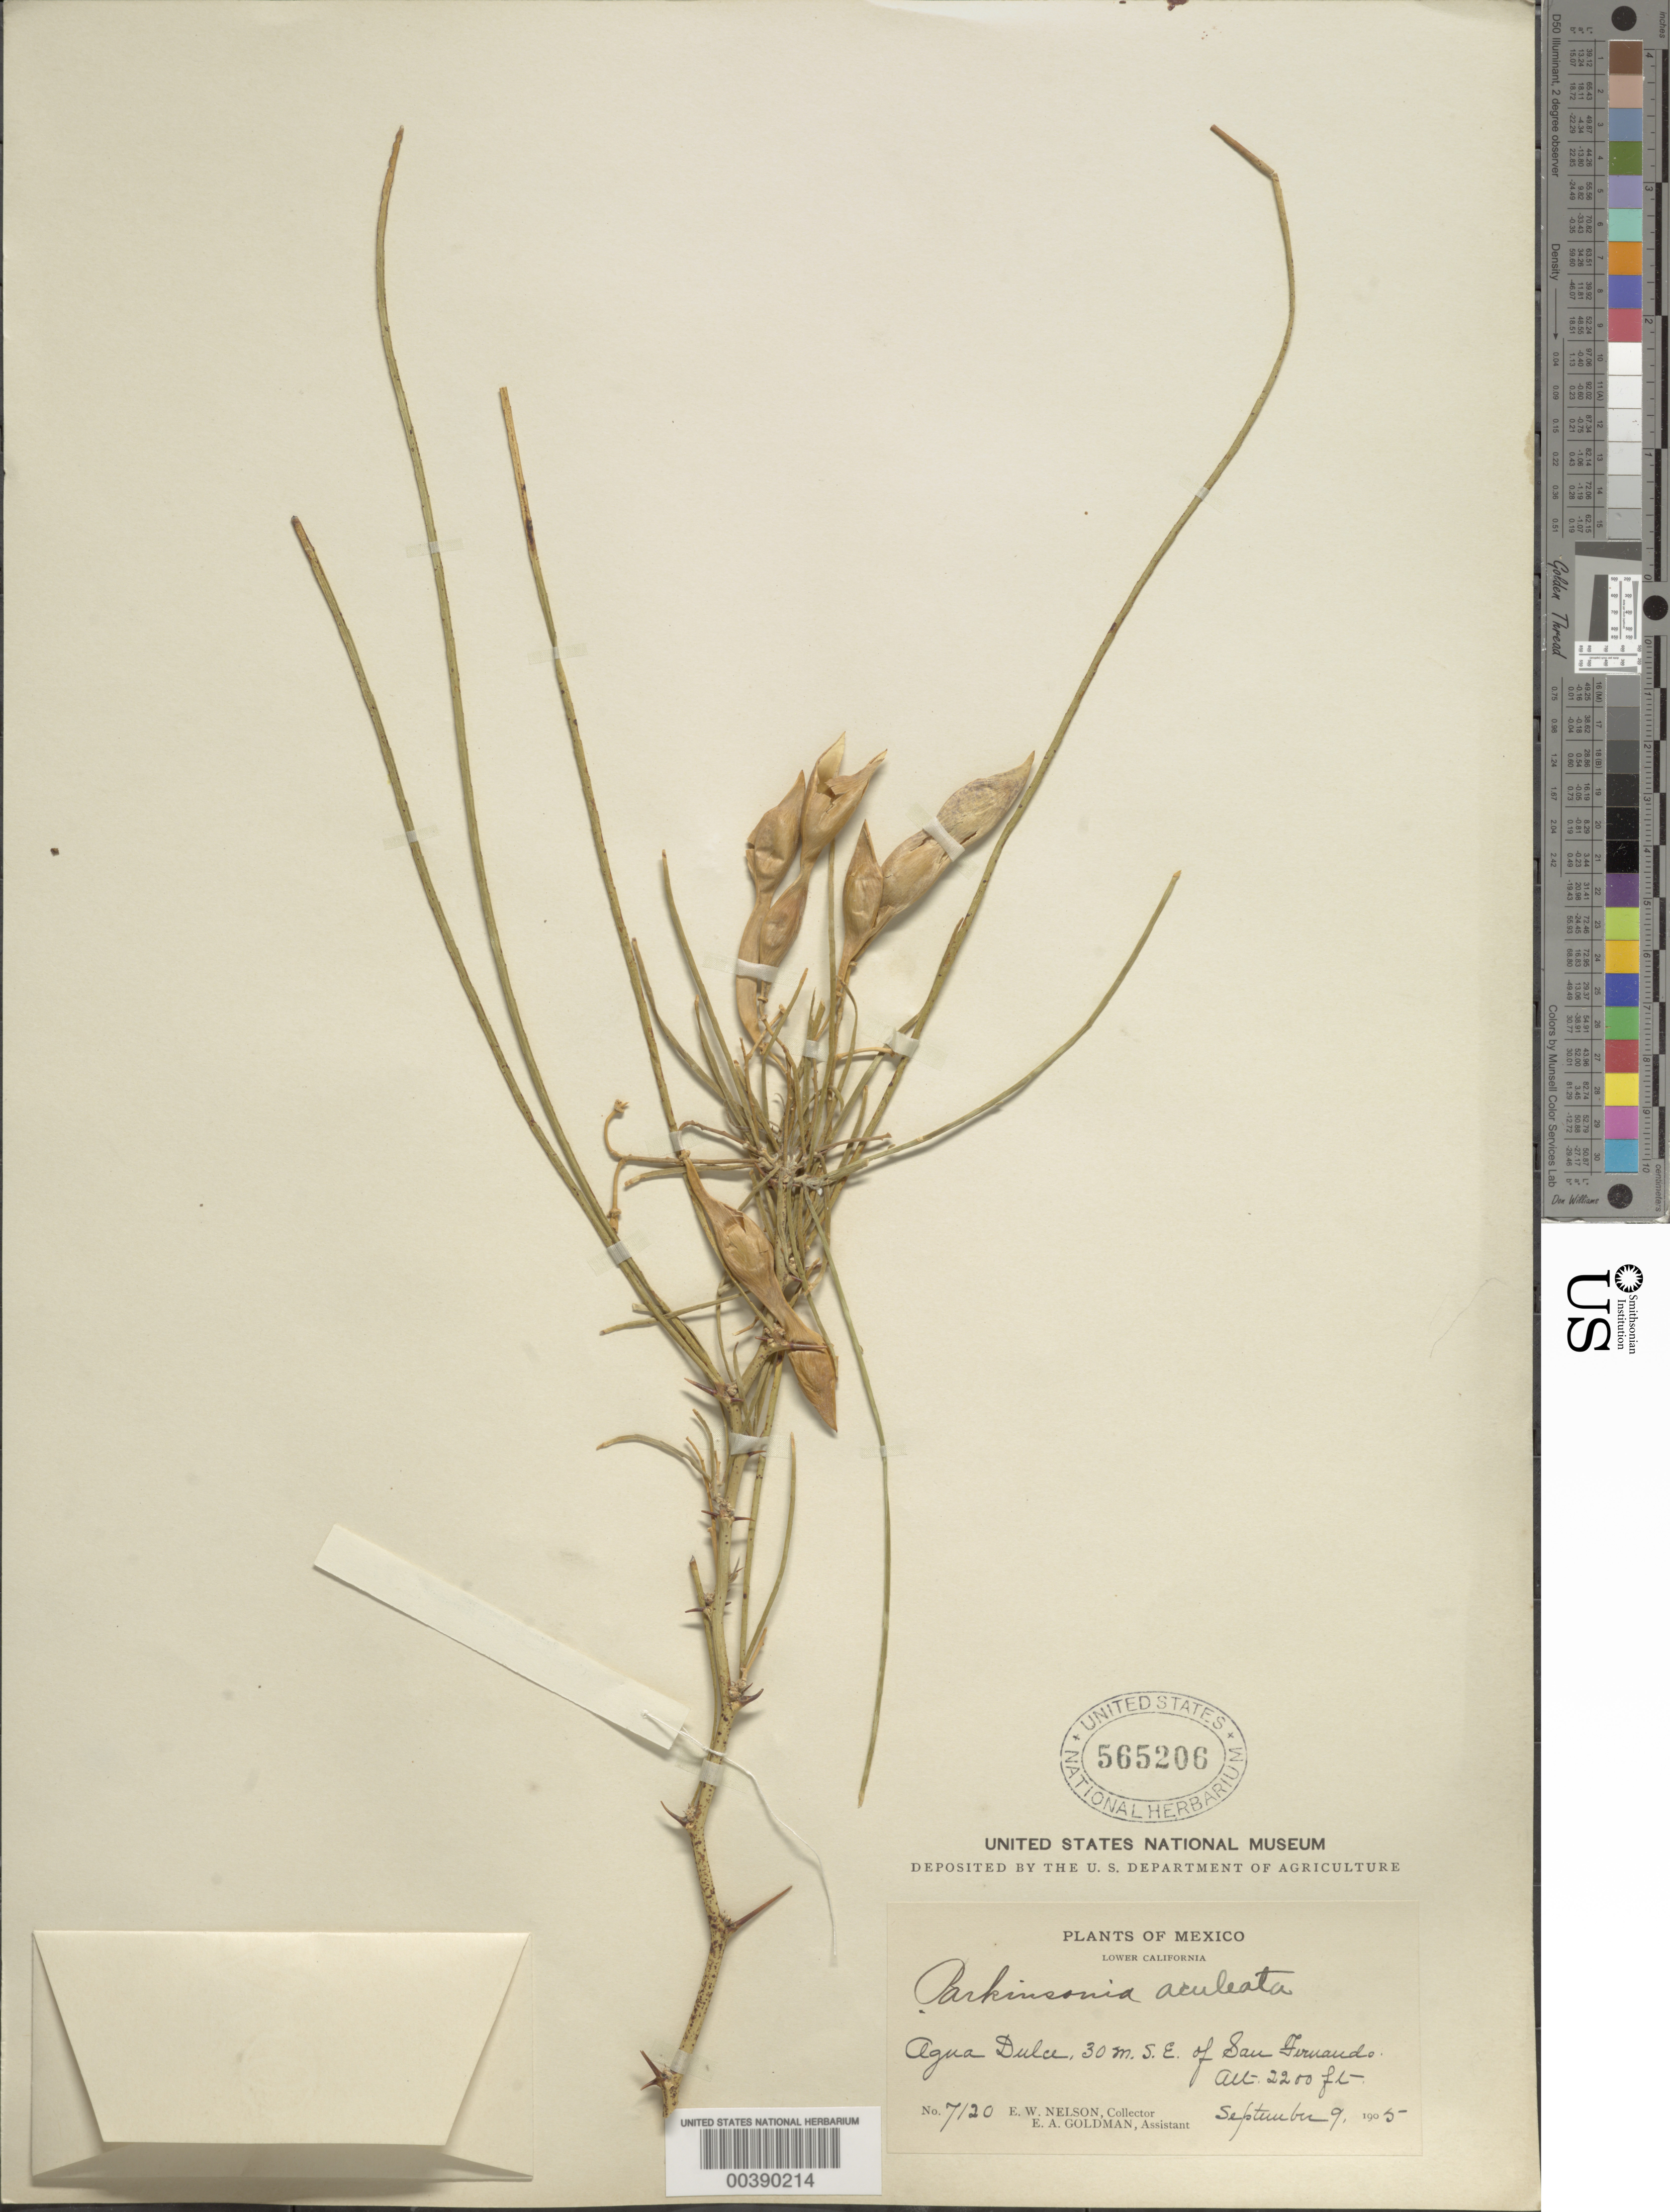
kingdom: Plantae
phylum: Tracheophyta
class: Magnoliopsida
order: Fabales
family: Fabaceae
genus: Parkinsonia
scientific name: Parkinsonia aculeata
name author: L.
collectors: E. W. Nelson & E. A. Goldman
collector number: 7120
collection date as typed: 09 Sep 1905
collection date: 1905-09-09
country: Mexico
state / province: Baja California Norte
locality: Agua Dulce, 30 mi SE of San Fernando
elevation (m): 686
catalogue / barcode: US 565206